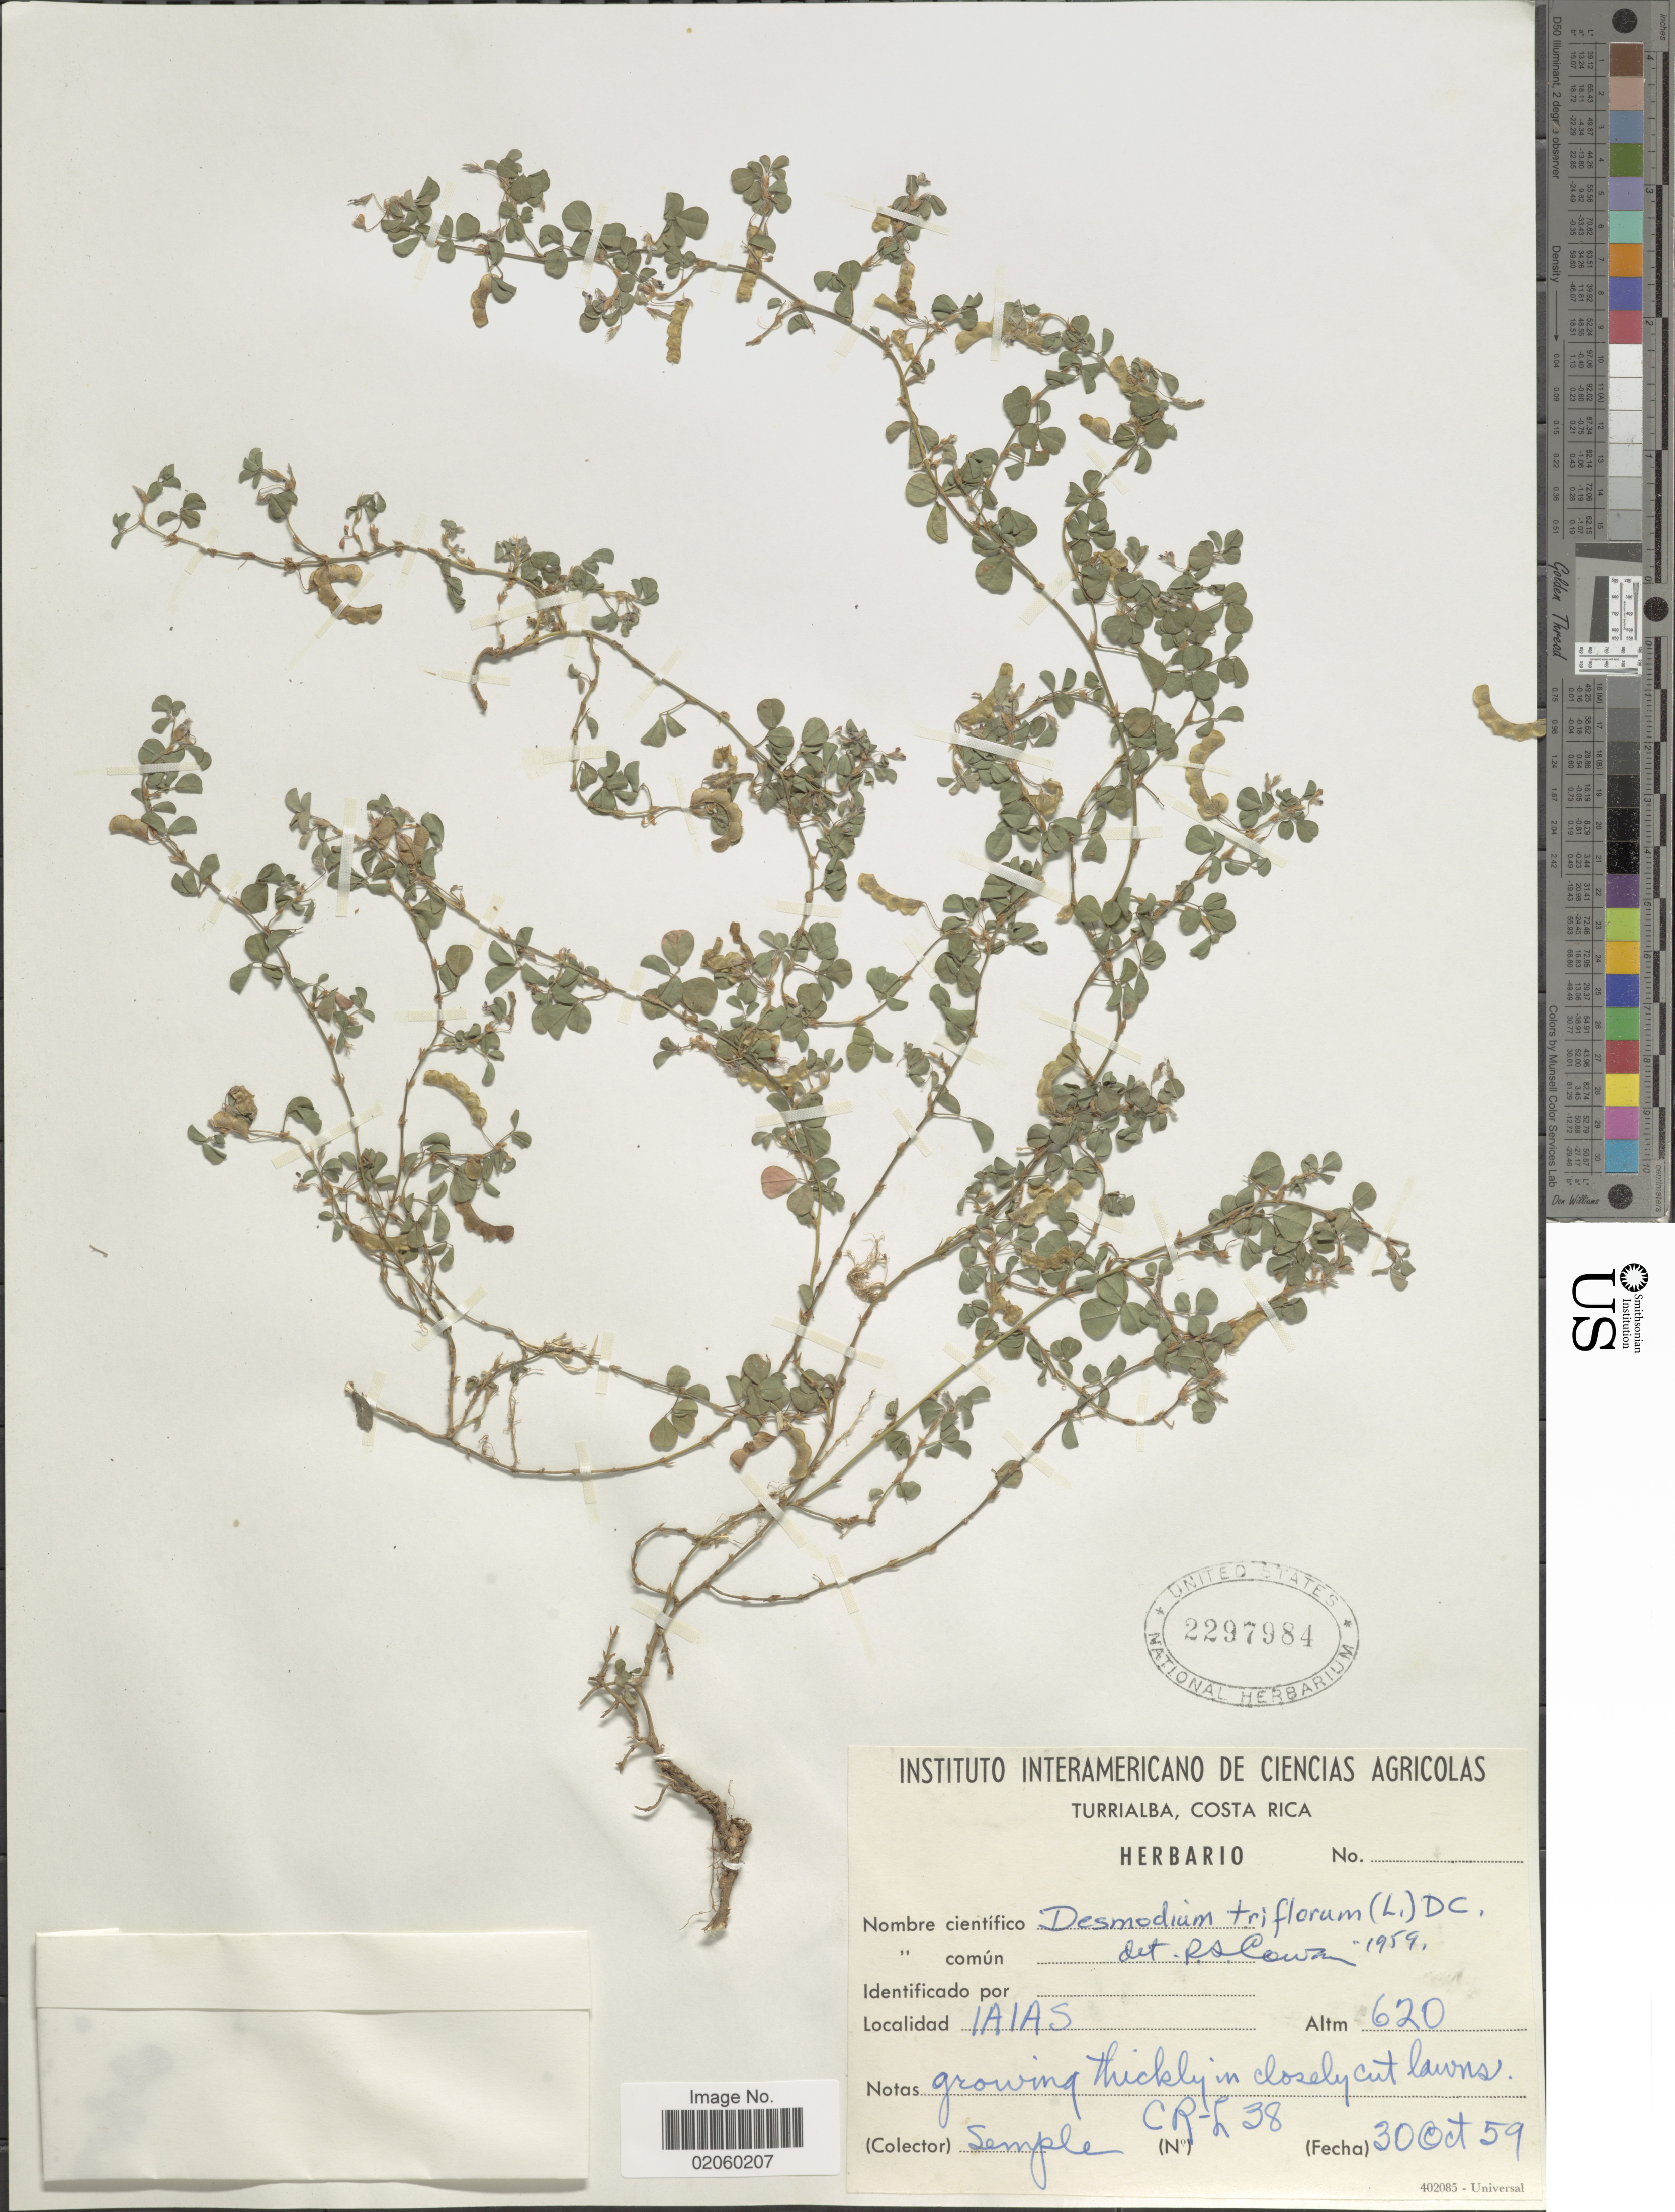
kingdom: Plantae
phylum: Tracheophyta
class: Magnoliopsida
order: Fabales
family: Fabaceae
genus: Grona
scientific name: Grona triflora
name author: (L.) H. Ohashi & K. Ohashi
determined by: Strong, Mark T., (BOT), Smithsonian Institution - National Museum of Natural History (UNITED STATES)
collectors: Semple, --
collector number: CR-L 38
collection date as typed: Transcribed d/m/y: 30/10/59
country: Costa Rica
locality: IAIAS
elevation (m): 620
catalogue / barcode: US 2297984